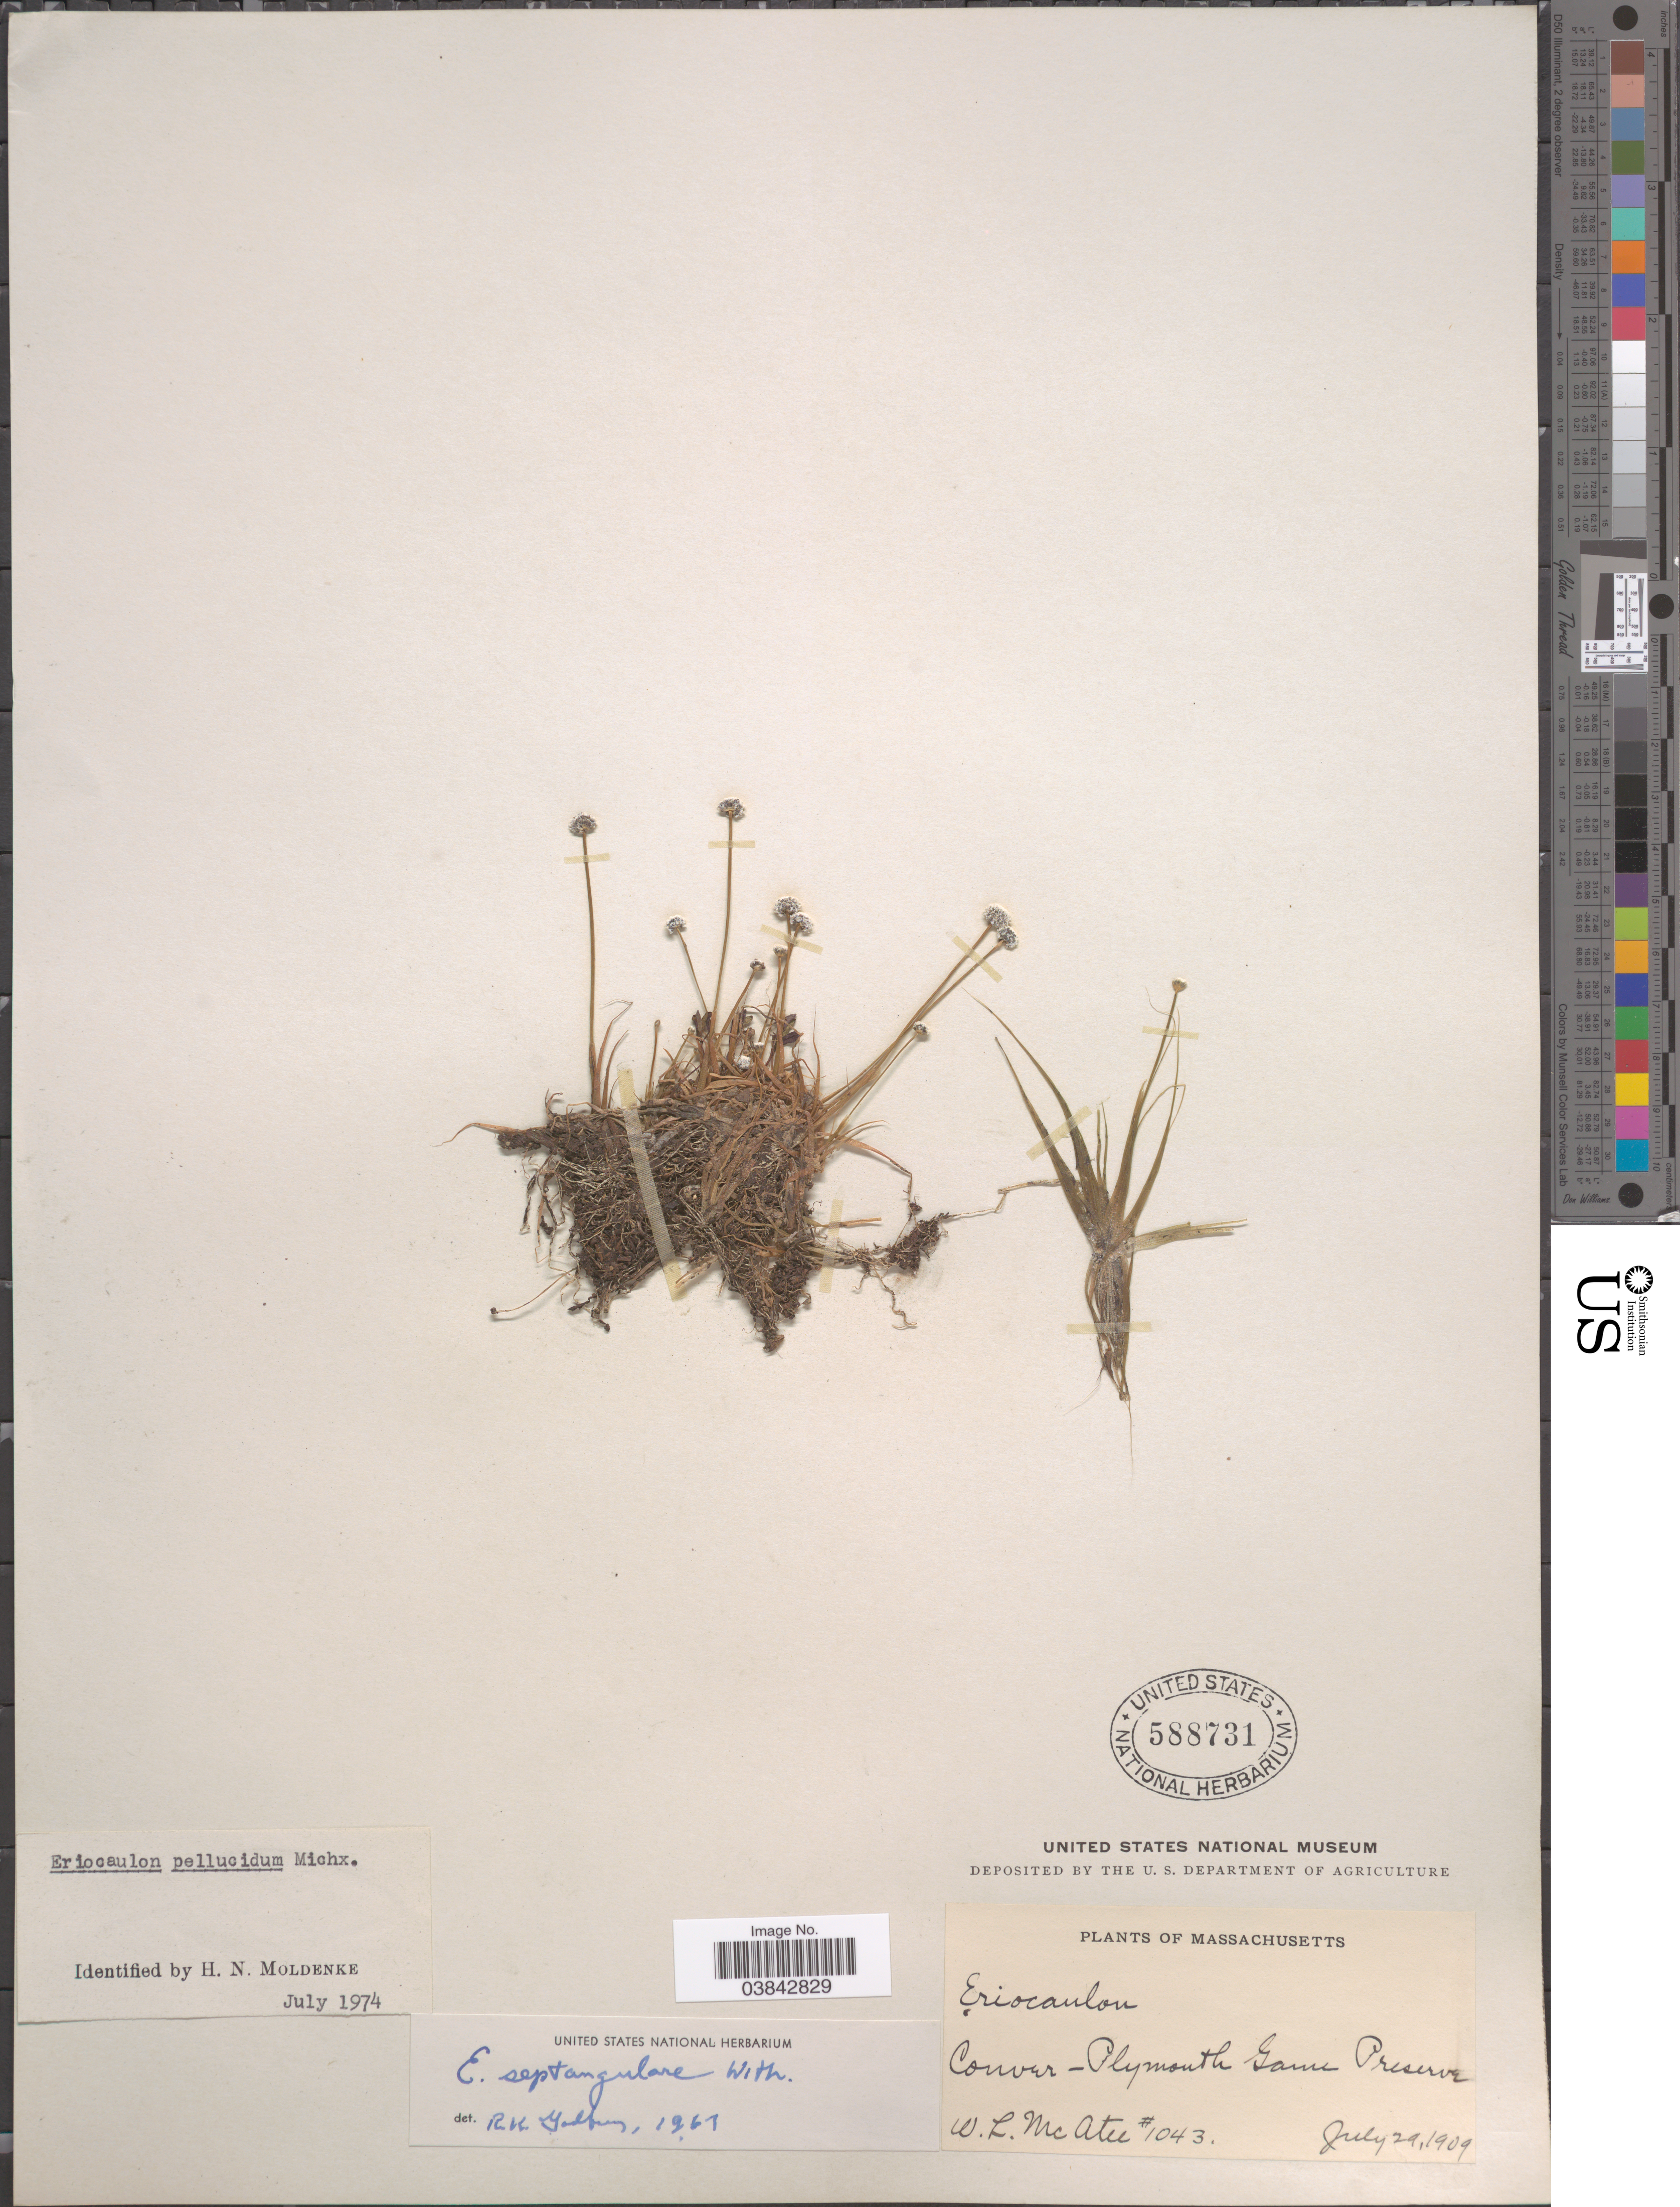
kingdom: Plantae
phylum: Tracheophyta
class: Liliopsida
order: Poales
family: Eriocaulaceae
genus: Eriocaulon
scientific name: Eriocaulon aquaticum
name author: (Hill) Druce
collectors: W. McAtee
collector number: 1043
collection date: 1909-07-29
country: United States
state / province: Massachusetts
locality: Conver - Plymouth Game Preserve.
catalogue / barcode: US 588731